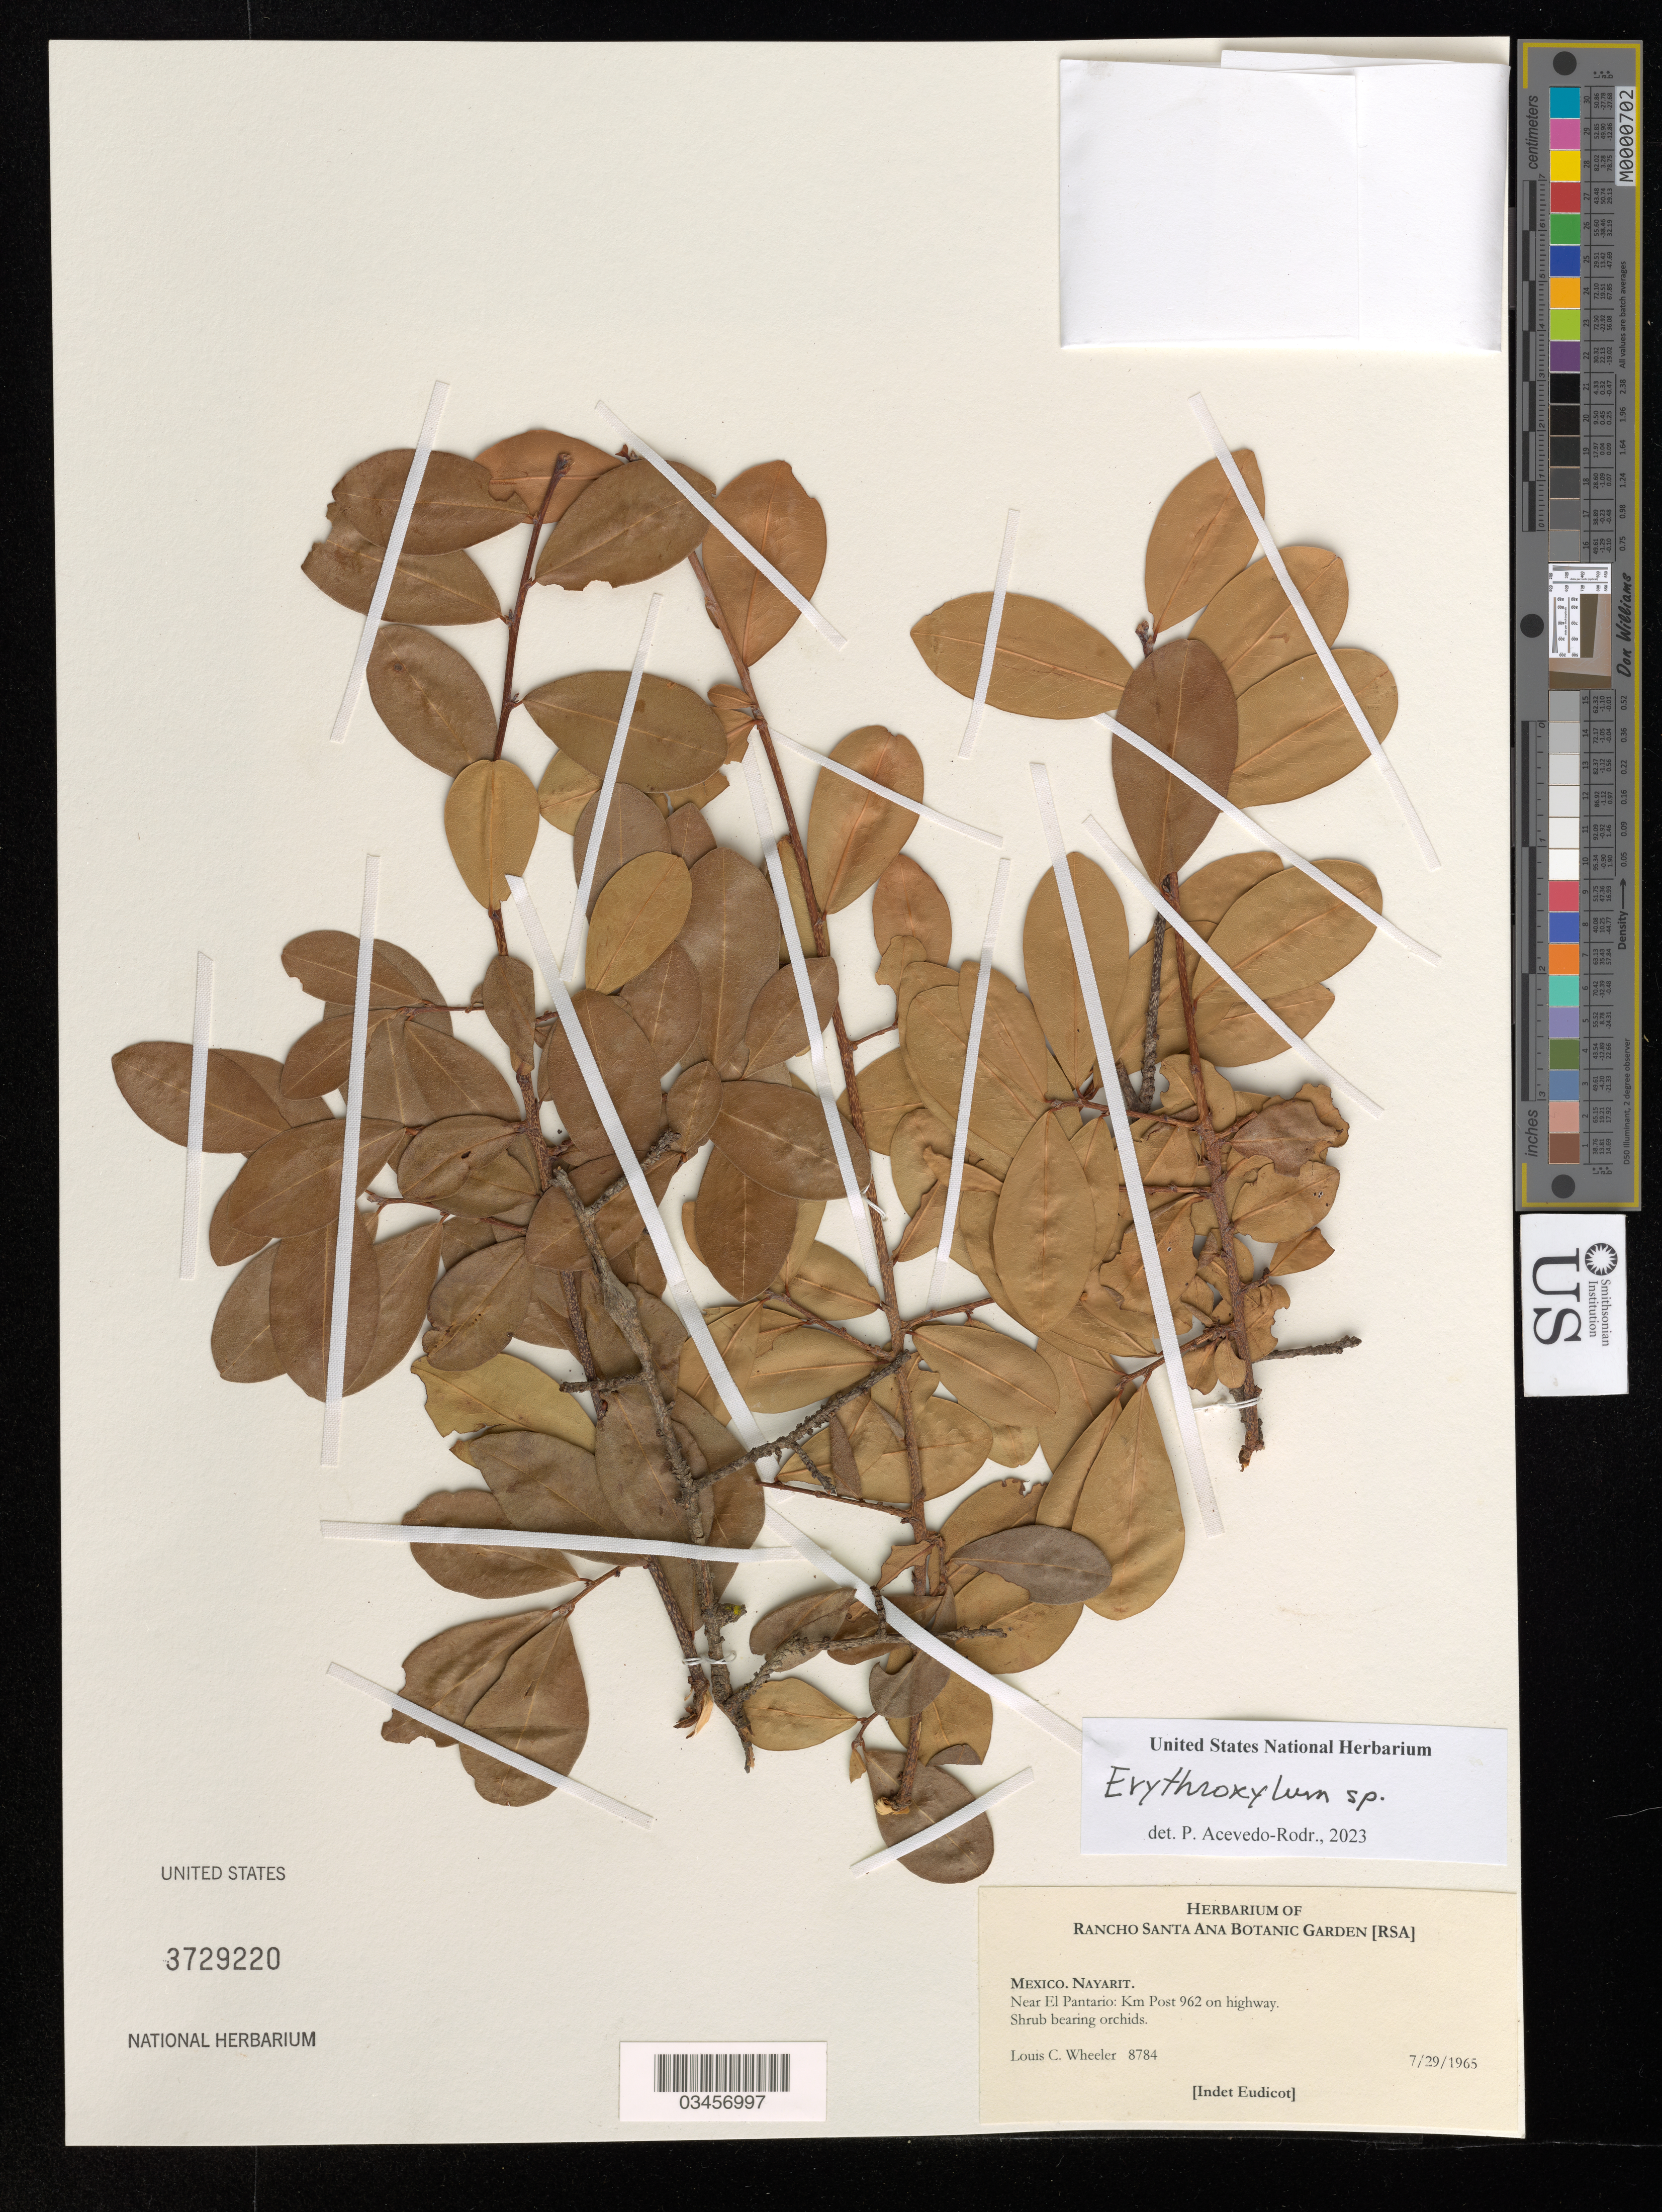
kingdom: Plantae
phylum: Tracheophyta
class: Magnoliopsida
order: Malpighiales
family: Erythroxylaceae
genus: Erythroxylum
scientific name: Erythroxylum sp.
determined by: Acevedo-Rodriguez, P., (US), Smithsonian Institution - National Museum of Natural History (UNITED STATES)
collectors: L. C. Wheeler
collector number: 8784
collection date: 1965-07-29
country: Mexico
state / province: Nayarit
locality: El Pantario, near. Km Post 962 on highway.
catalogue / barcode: US 3729220